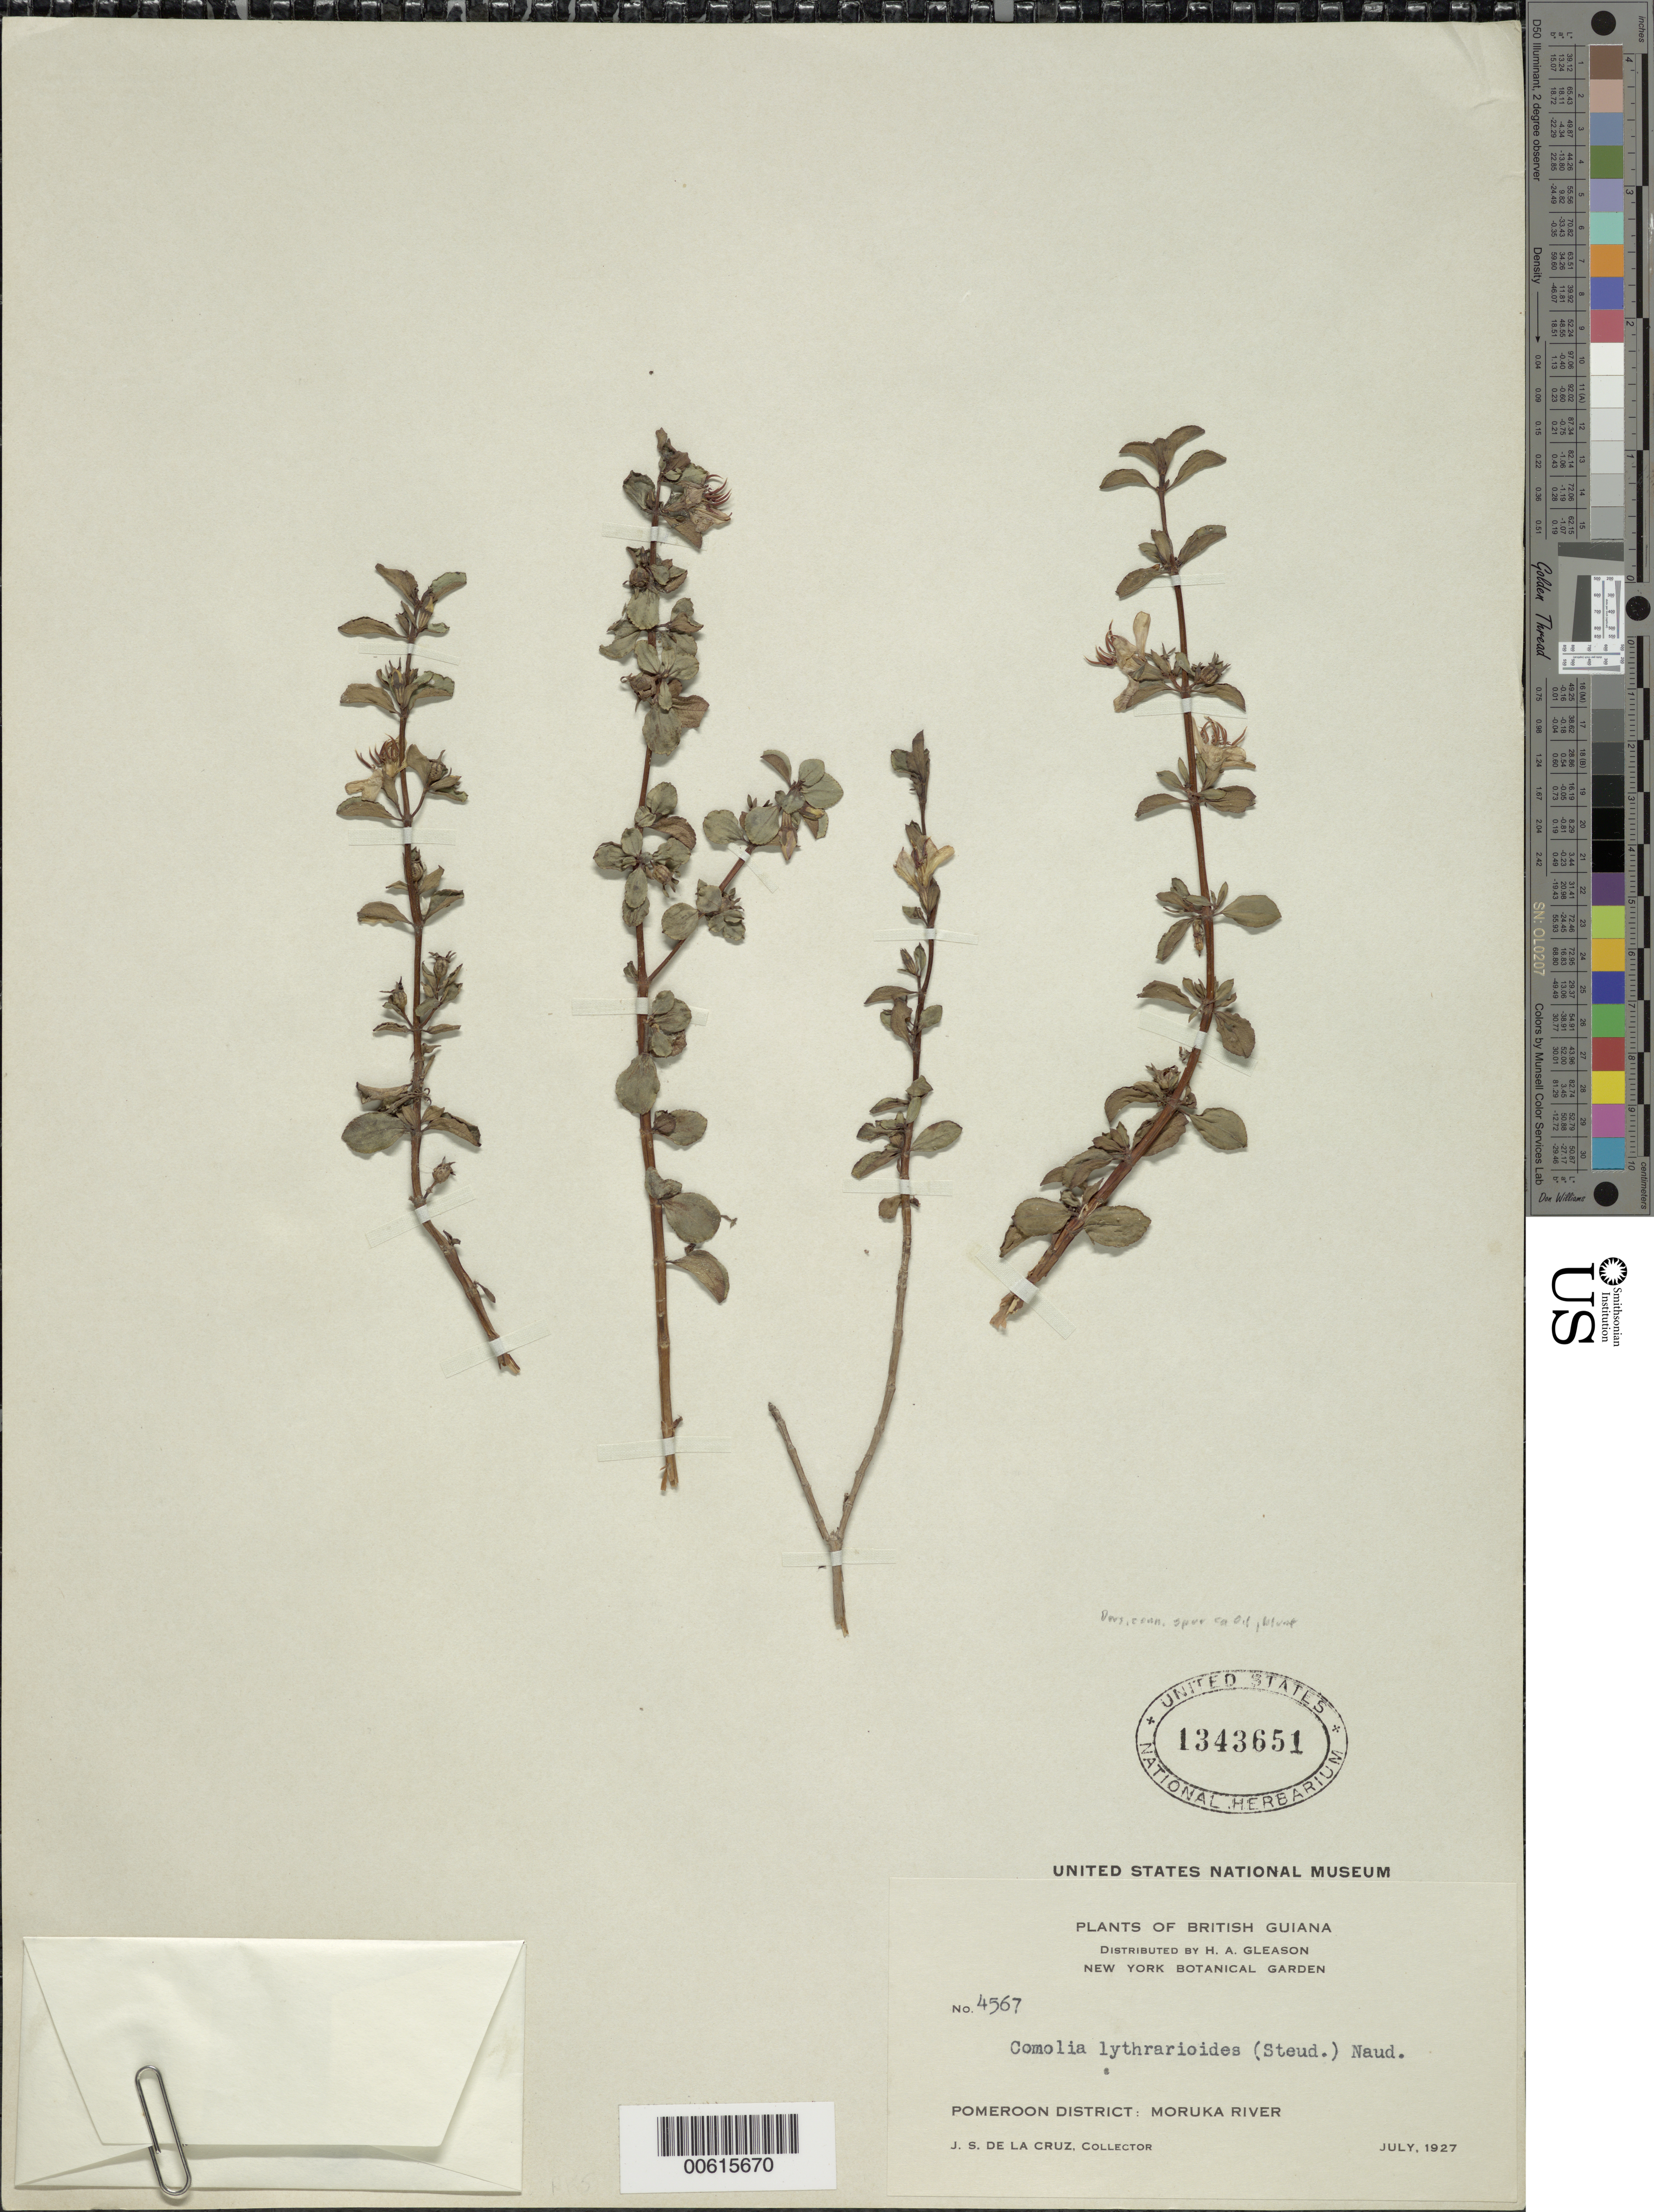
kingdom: Plantae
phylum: Tracheophyta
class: Magnoliopsida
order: Myrtales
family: Melastomataceae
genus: Comolia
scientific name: Comolia lythrarioides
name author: (Steud.) Naudin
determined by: Nunes da Silva, Diego, (RB), Jardim Botanico do Rio de Janeiro - Herbario (BRAZIL)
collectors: J. S. de la Cruz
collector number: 4567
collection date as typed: Jul-27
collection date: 1927-07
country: Guyana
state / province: Barima-Waini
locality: Moruka R., Pomeroon Dist.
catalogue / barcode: US 1343651